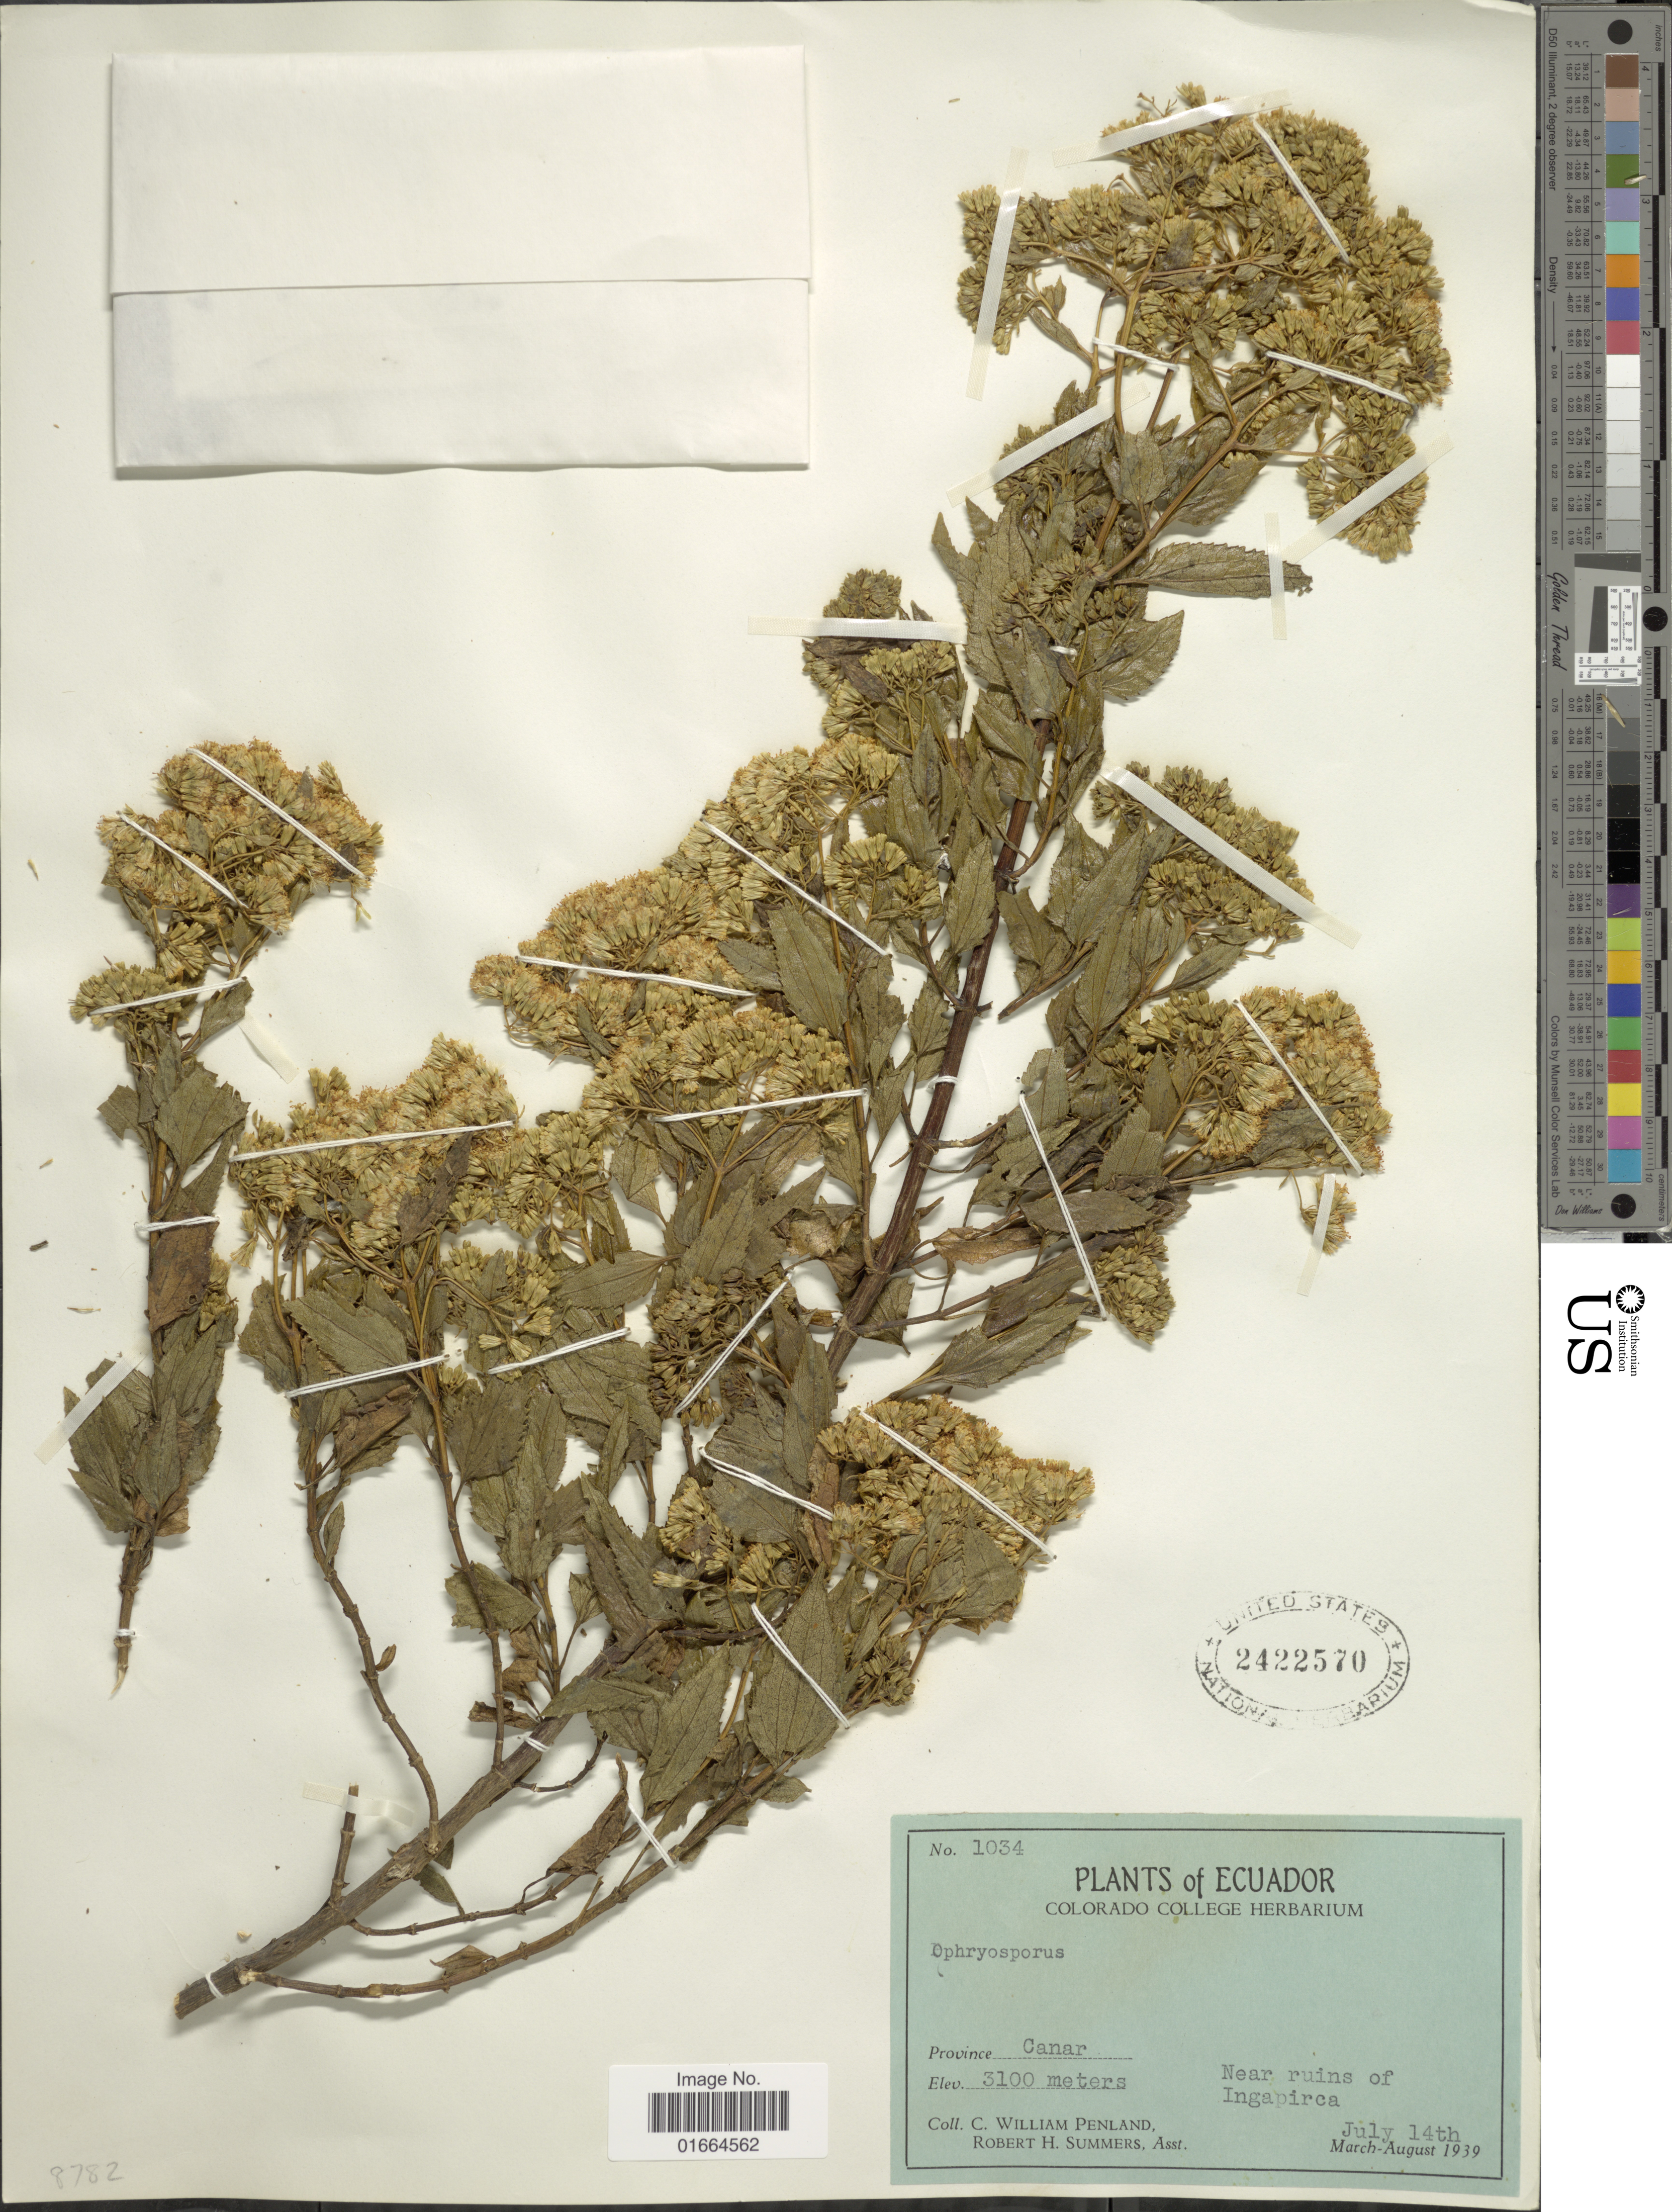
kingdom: Plantae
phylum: Tracheophyta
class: Magnoliopsida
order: Asterales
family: Asteraceae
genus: Ophryosporus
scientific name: Ophryosporus chilca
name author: (Kunth) Hieron.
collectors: C. W. Penland & R. Summers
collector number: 1034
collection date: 1939-07-14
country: Ecuador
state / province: Cañar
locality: Province Canar, Near ruins of Ingapirca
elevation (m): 3100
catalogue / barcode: US 2422570